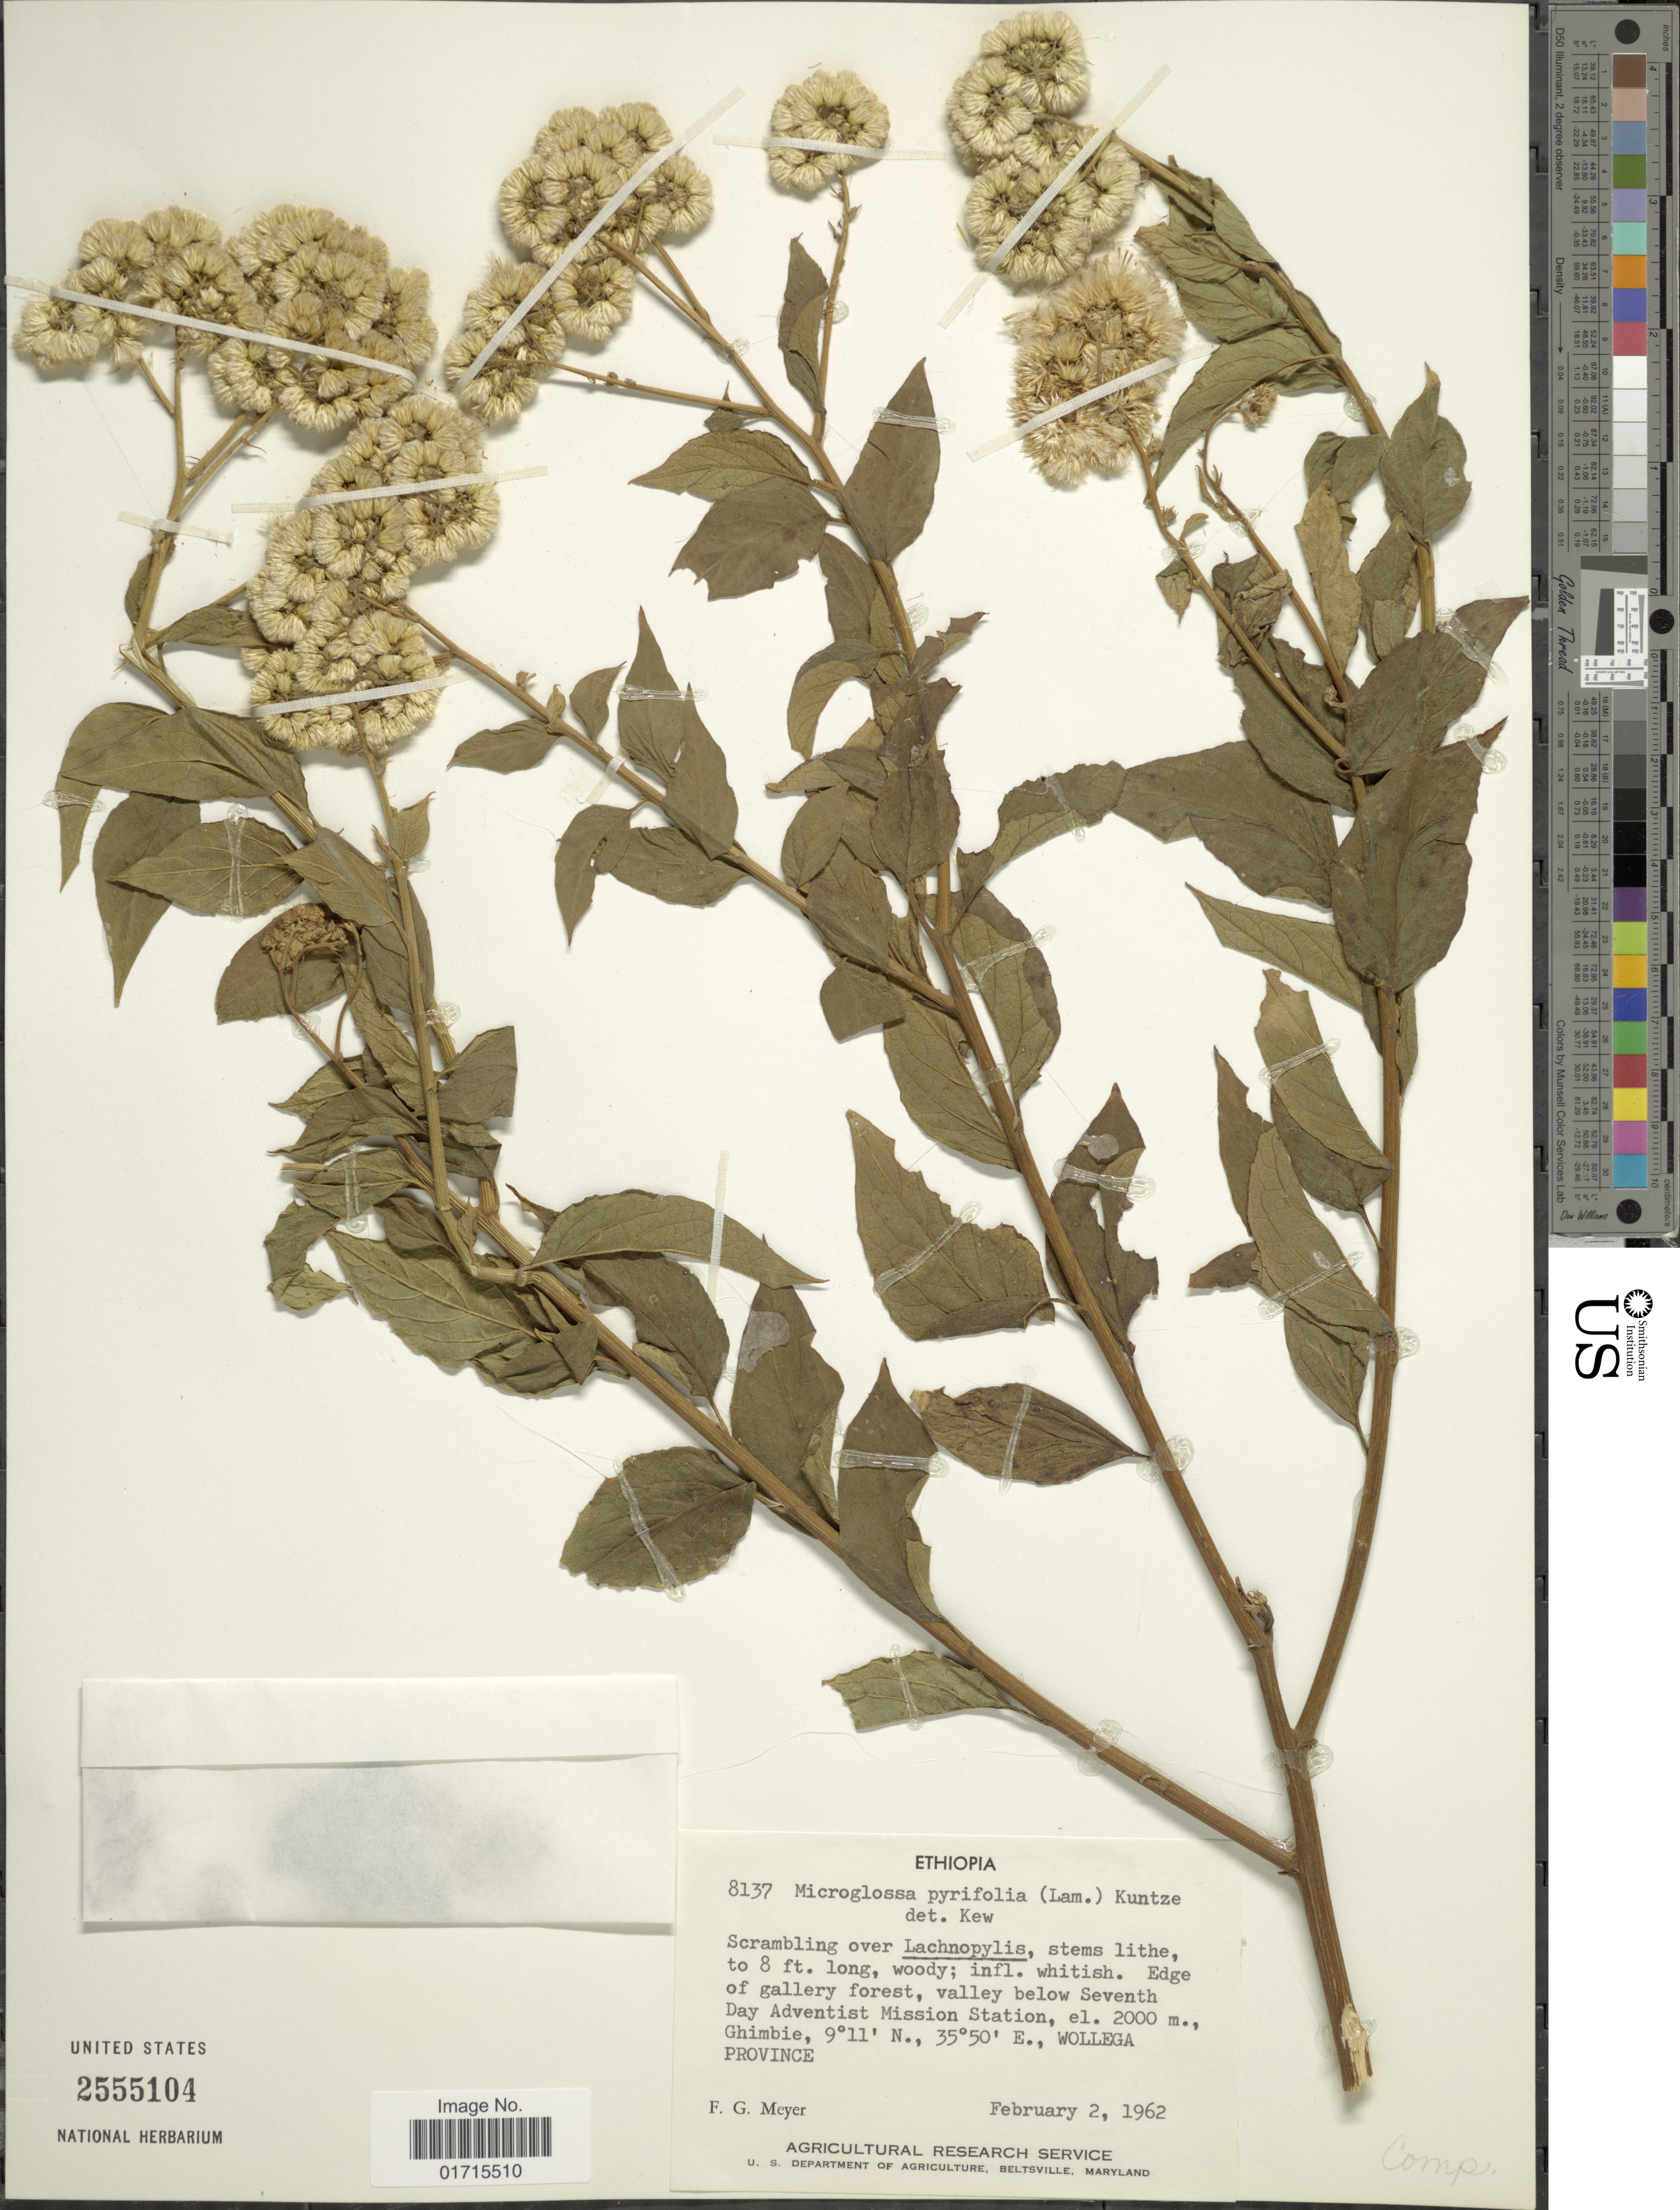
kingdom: Plantae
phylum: Tracheophyta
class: Magnoliopsida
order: Asterales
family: Asteraceae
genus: Microglossa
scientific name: Microglossa pyrifolia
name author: (Lam.) Kuntze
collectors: F. G. Meyer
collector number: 8137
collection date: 1962-02-02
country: Ethiopia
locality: Ethiopia. Edge of gallery forest, valley below Seventh Day Adventist Mission Station. Wollega Province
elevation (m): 2000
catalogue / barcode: US 2555104